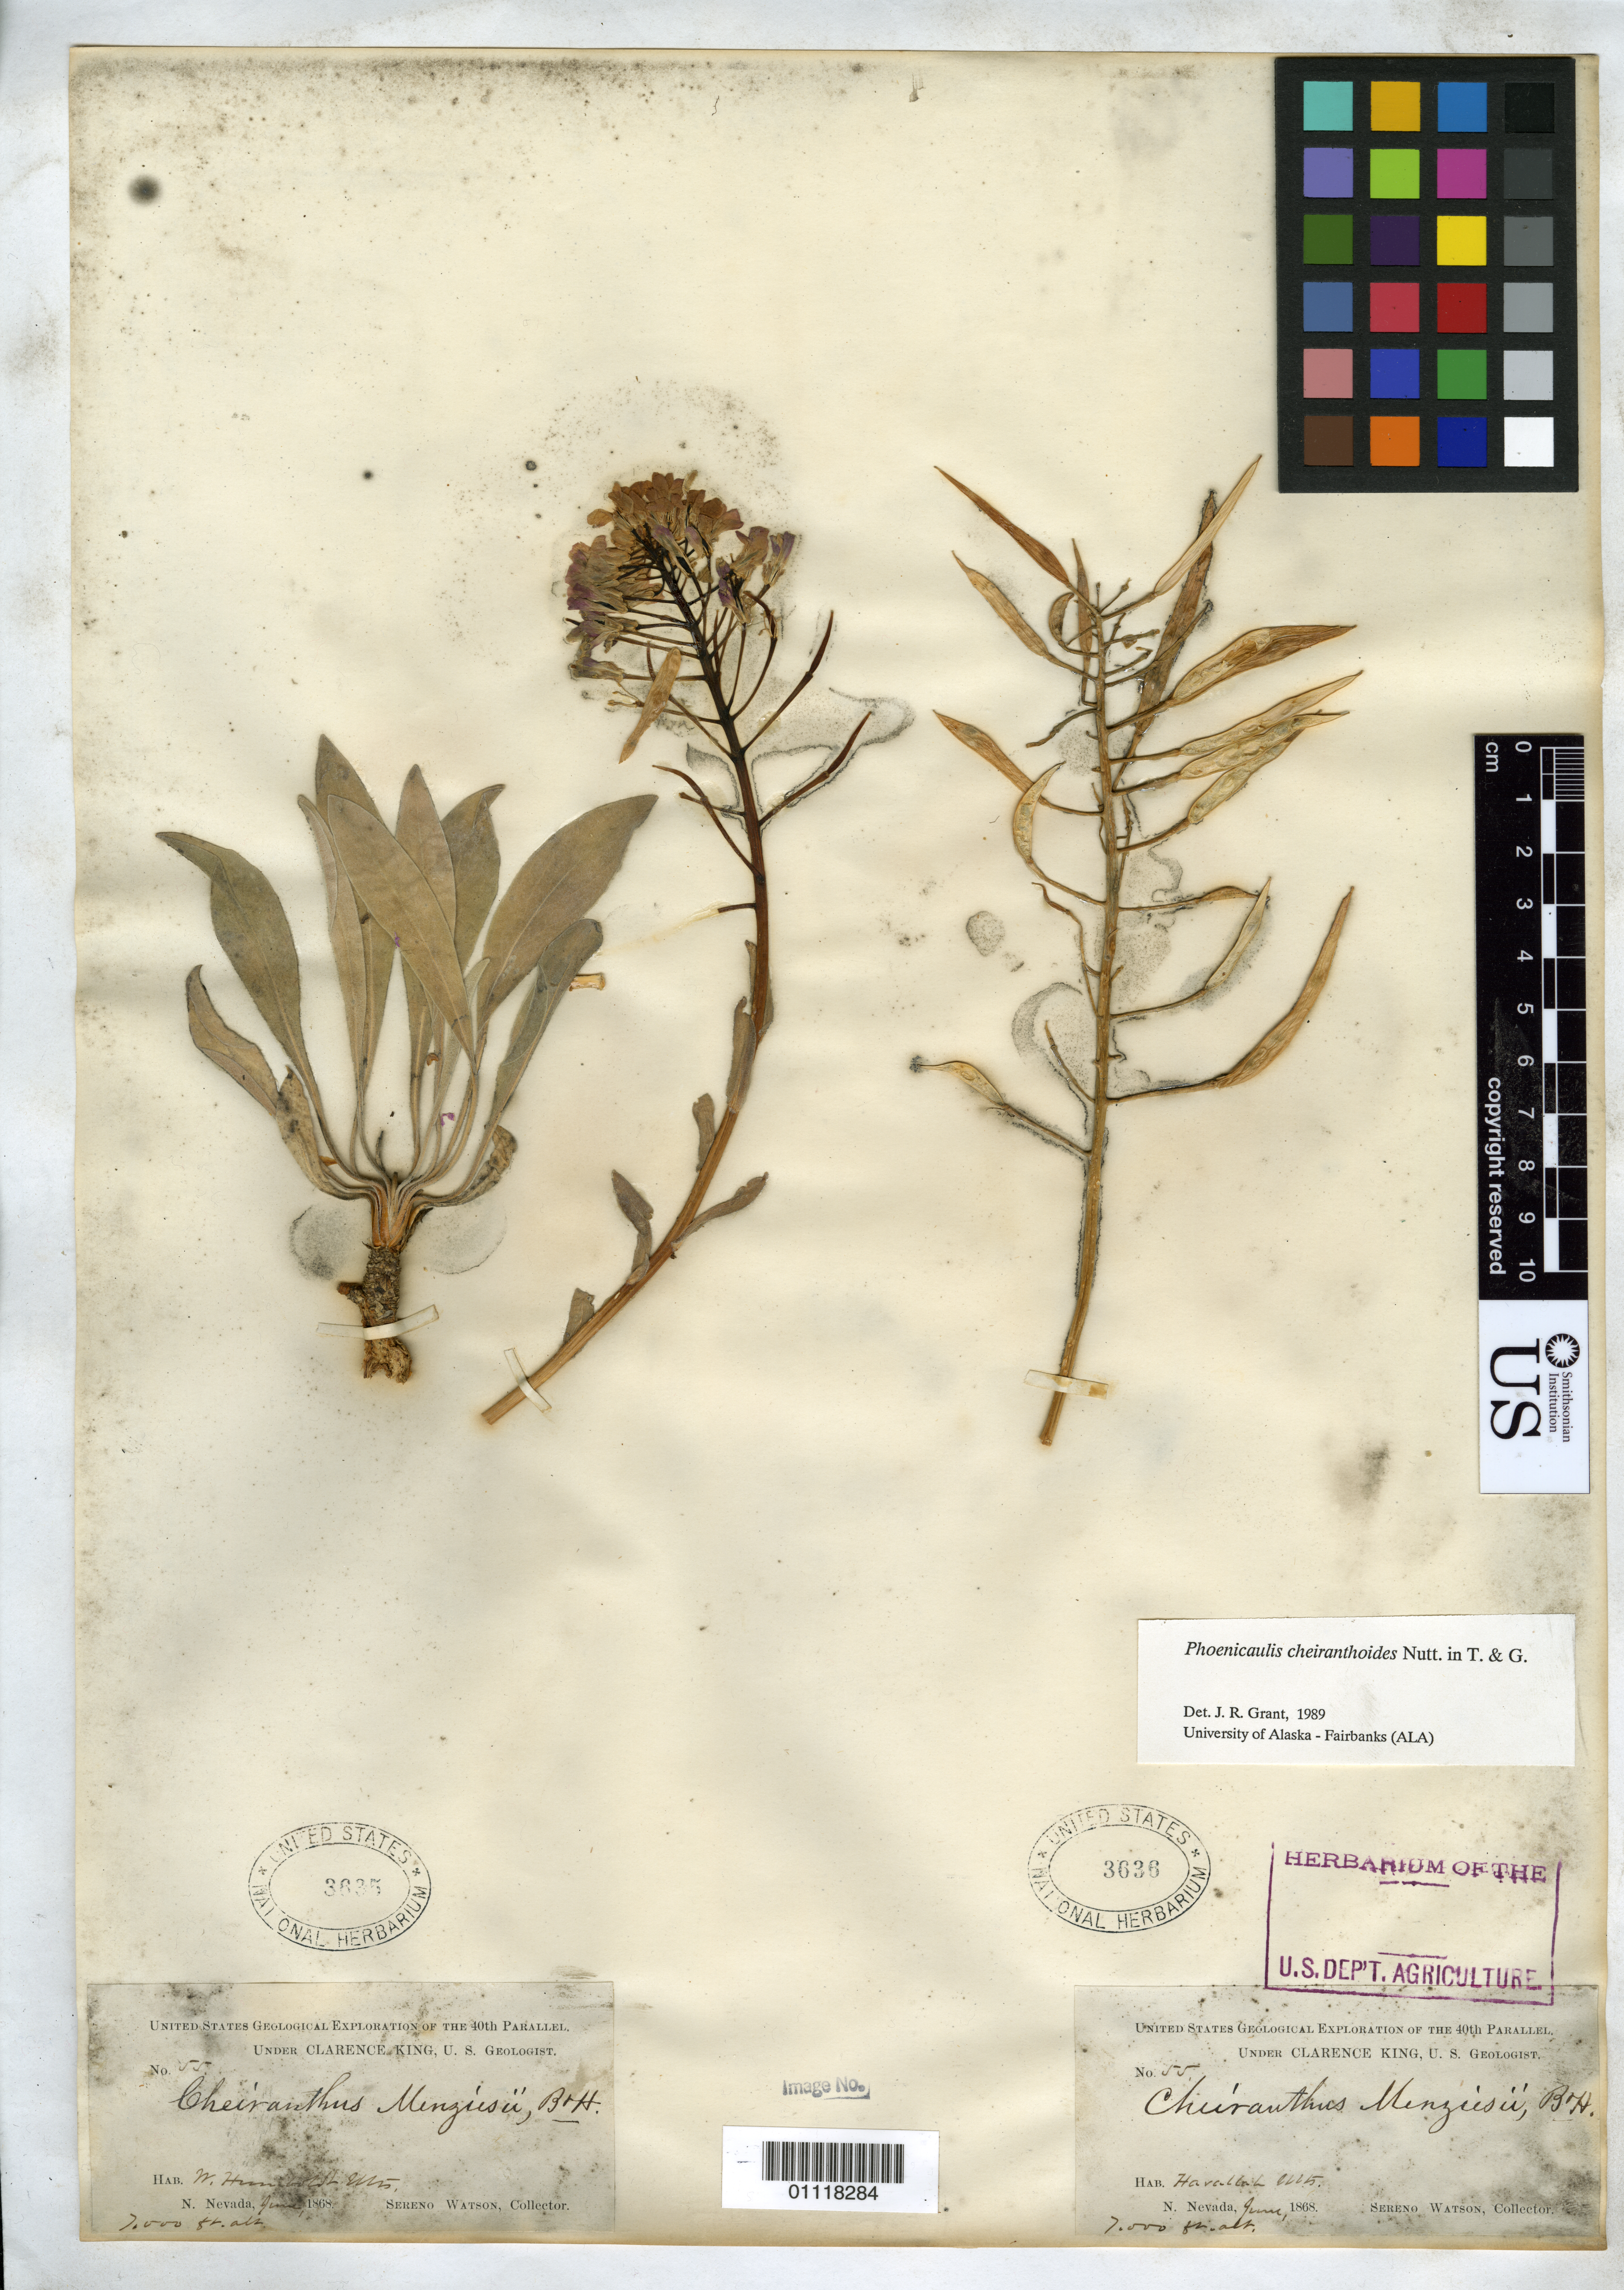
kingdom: Plantae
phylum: Tracheophyta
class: Magnoliopsida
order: Brassicales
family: Brassicaceae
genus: Phoenicaulis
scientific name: Phoenicaulis cheiranthoides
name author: Nutt.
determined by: Grant, J. R., (SWITZERLAND)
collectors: S. Watson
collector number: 55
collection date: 1868-06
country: United States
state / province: Nevada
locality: Havallah Mts., N. Nevada.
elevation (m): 2134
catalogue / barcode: US 3636-2